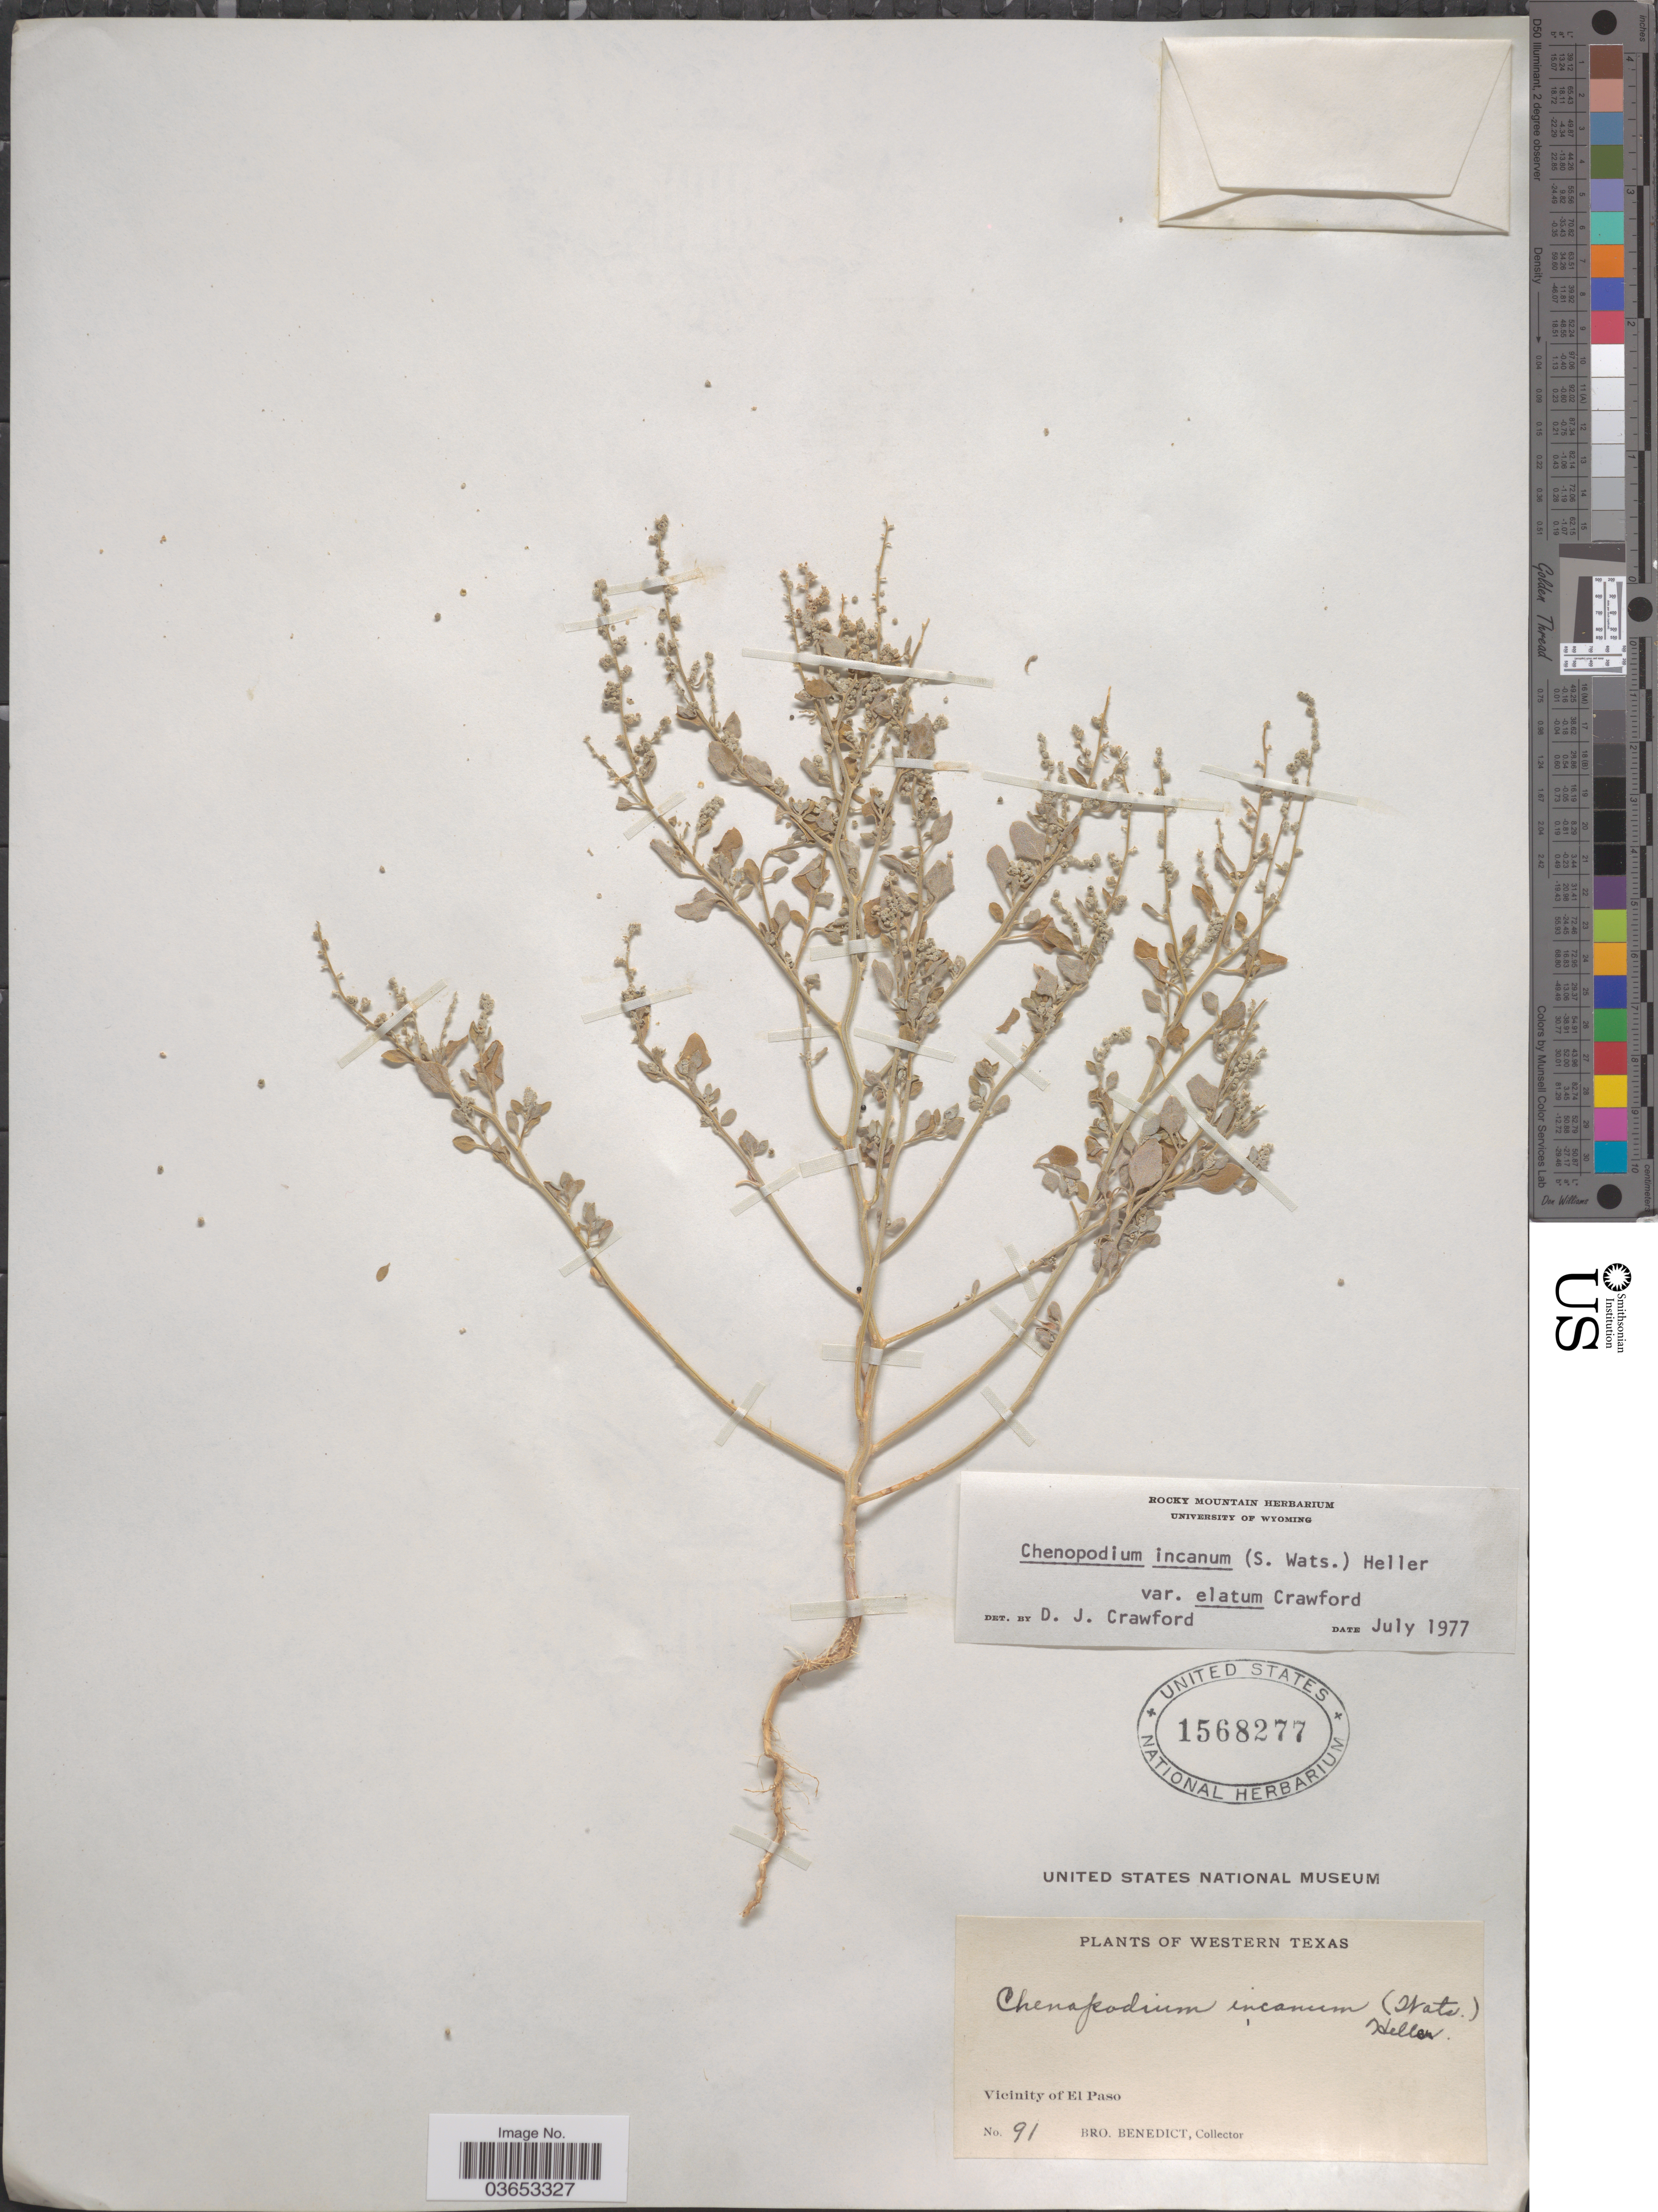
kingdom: Plantae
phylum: Tracheophyta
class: Magnoliopsida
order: Caryophyllales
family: Amaranthaceae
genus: Chenopodium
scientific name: Chenopodium incanum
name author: (S. Watson) A. Heller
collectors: Bro. Benedict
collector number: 91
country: United States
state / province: Texas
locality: Western Texas. Vicinity of El Paso.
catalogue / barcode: US 1568277